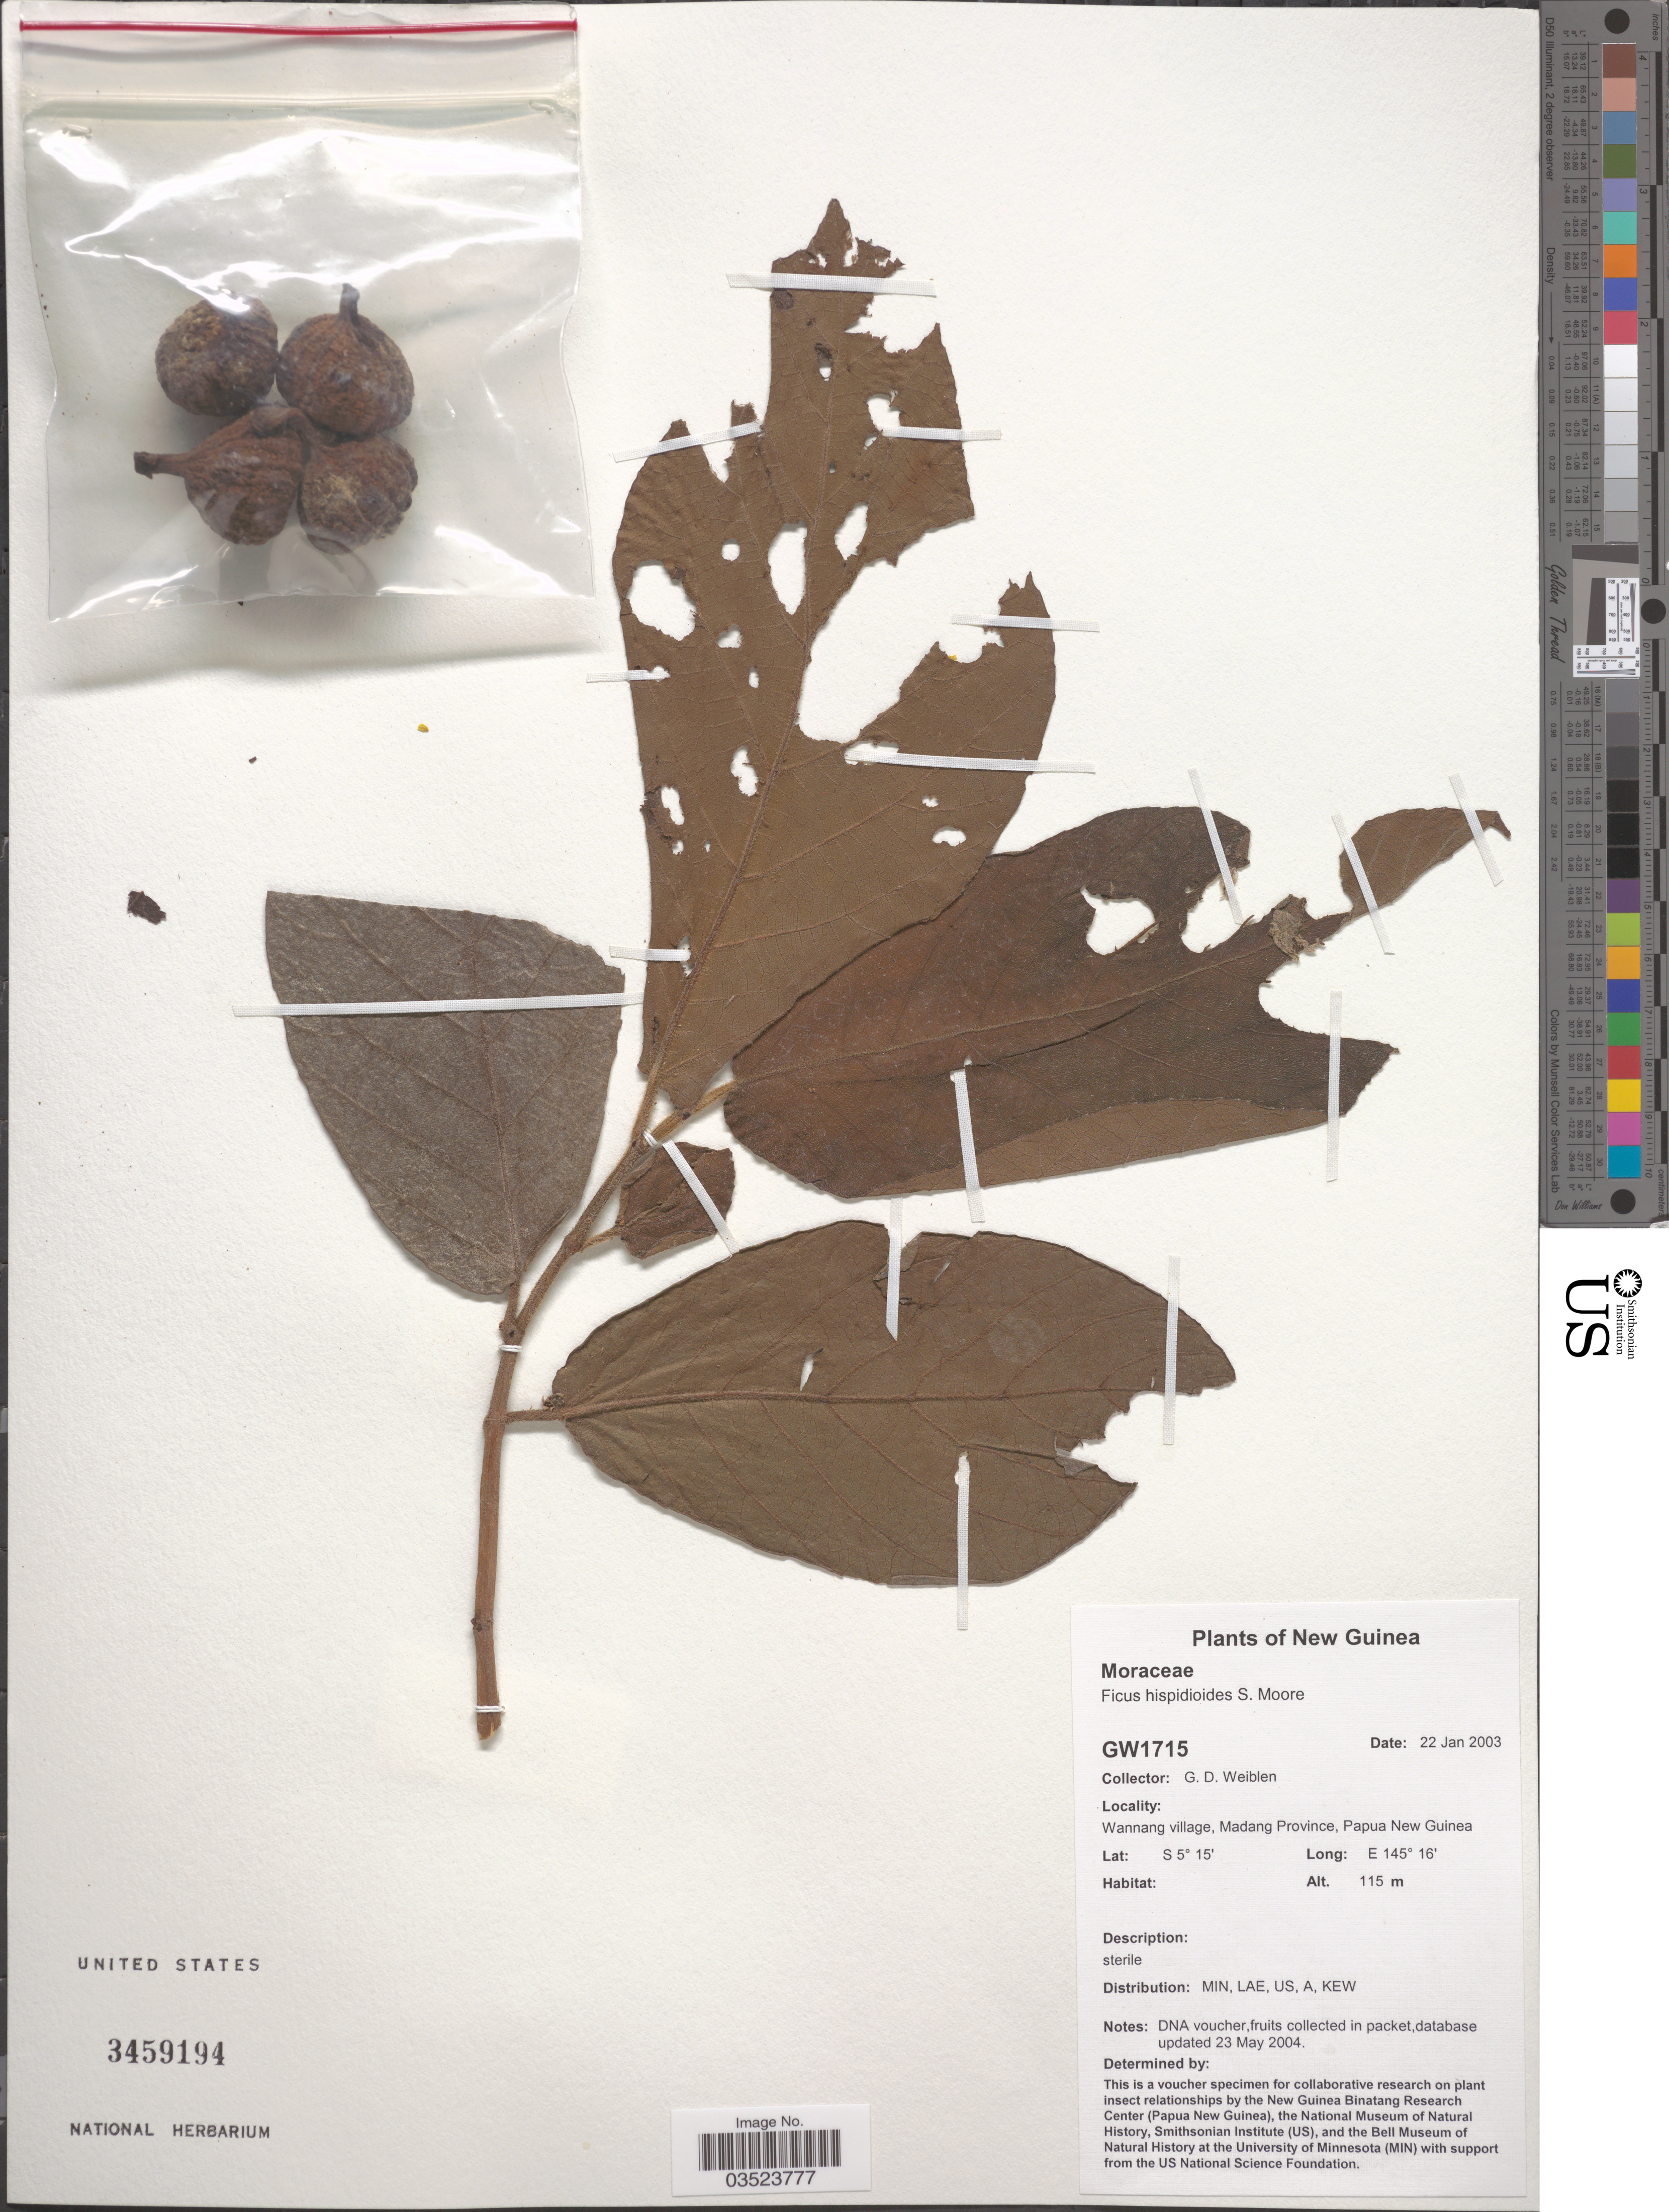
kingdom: Plantae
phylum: Tracheophyta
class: Magnoliopsida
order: Rosales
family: Moraceae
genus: Ficus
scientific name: Ficus hispidioides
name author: S. Moore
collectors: G. D. Weiblen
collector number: GW1715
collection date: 2003-01-22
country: Papua New Guinea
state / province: Madang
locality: Wannang village. New Guinea.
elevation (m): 115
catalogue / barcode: US 3459194